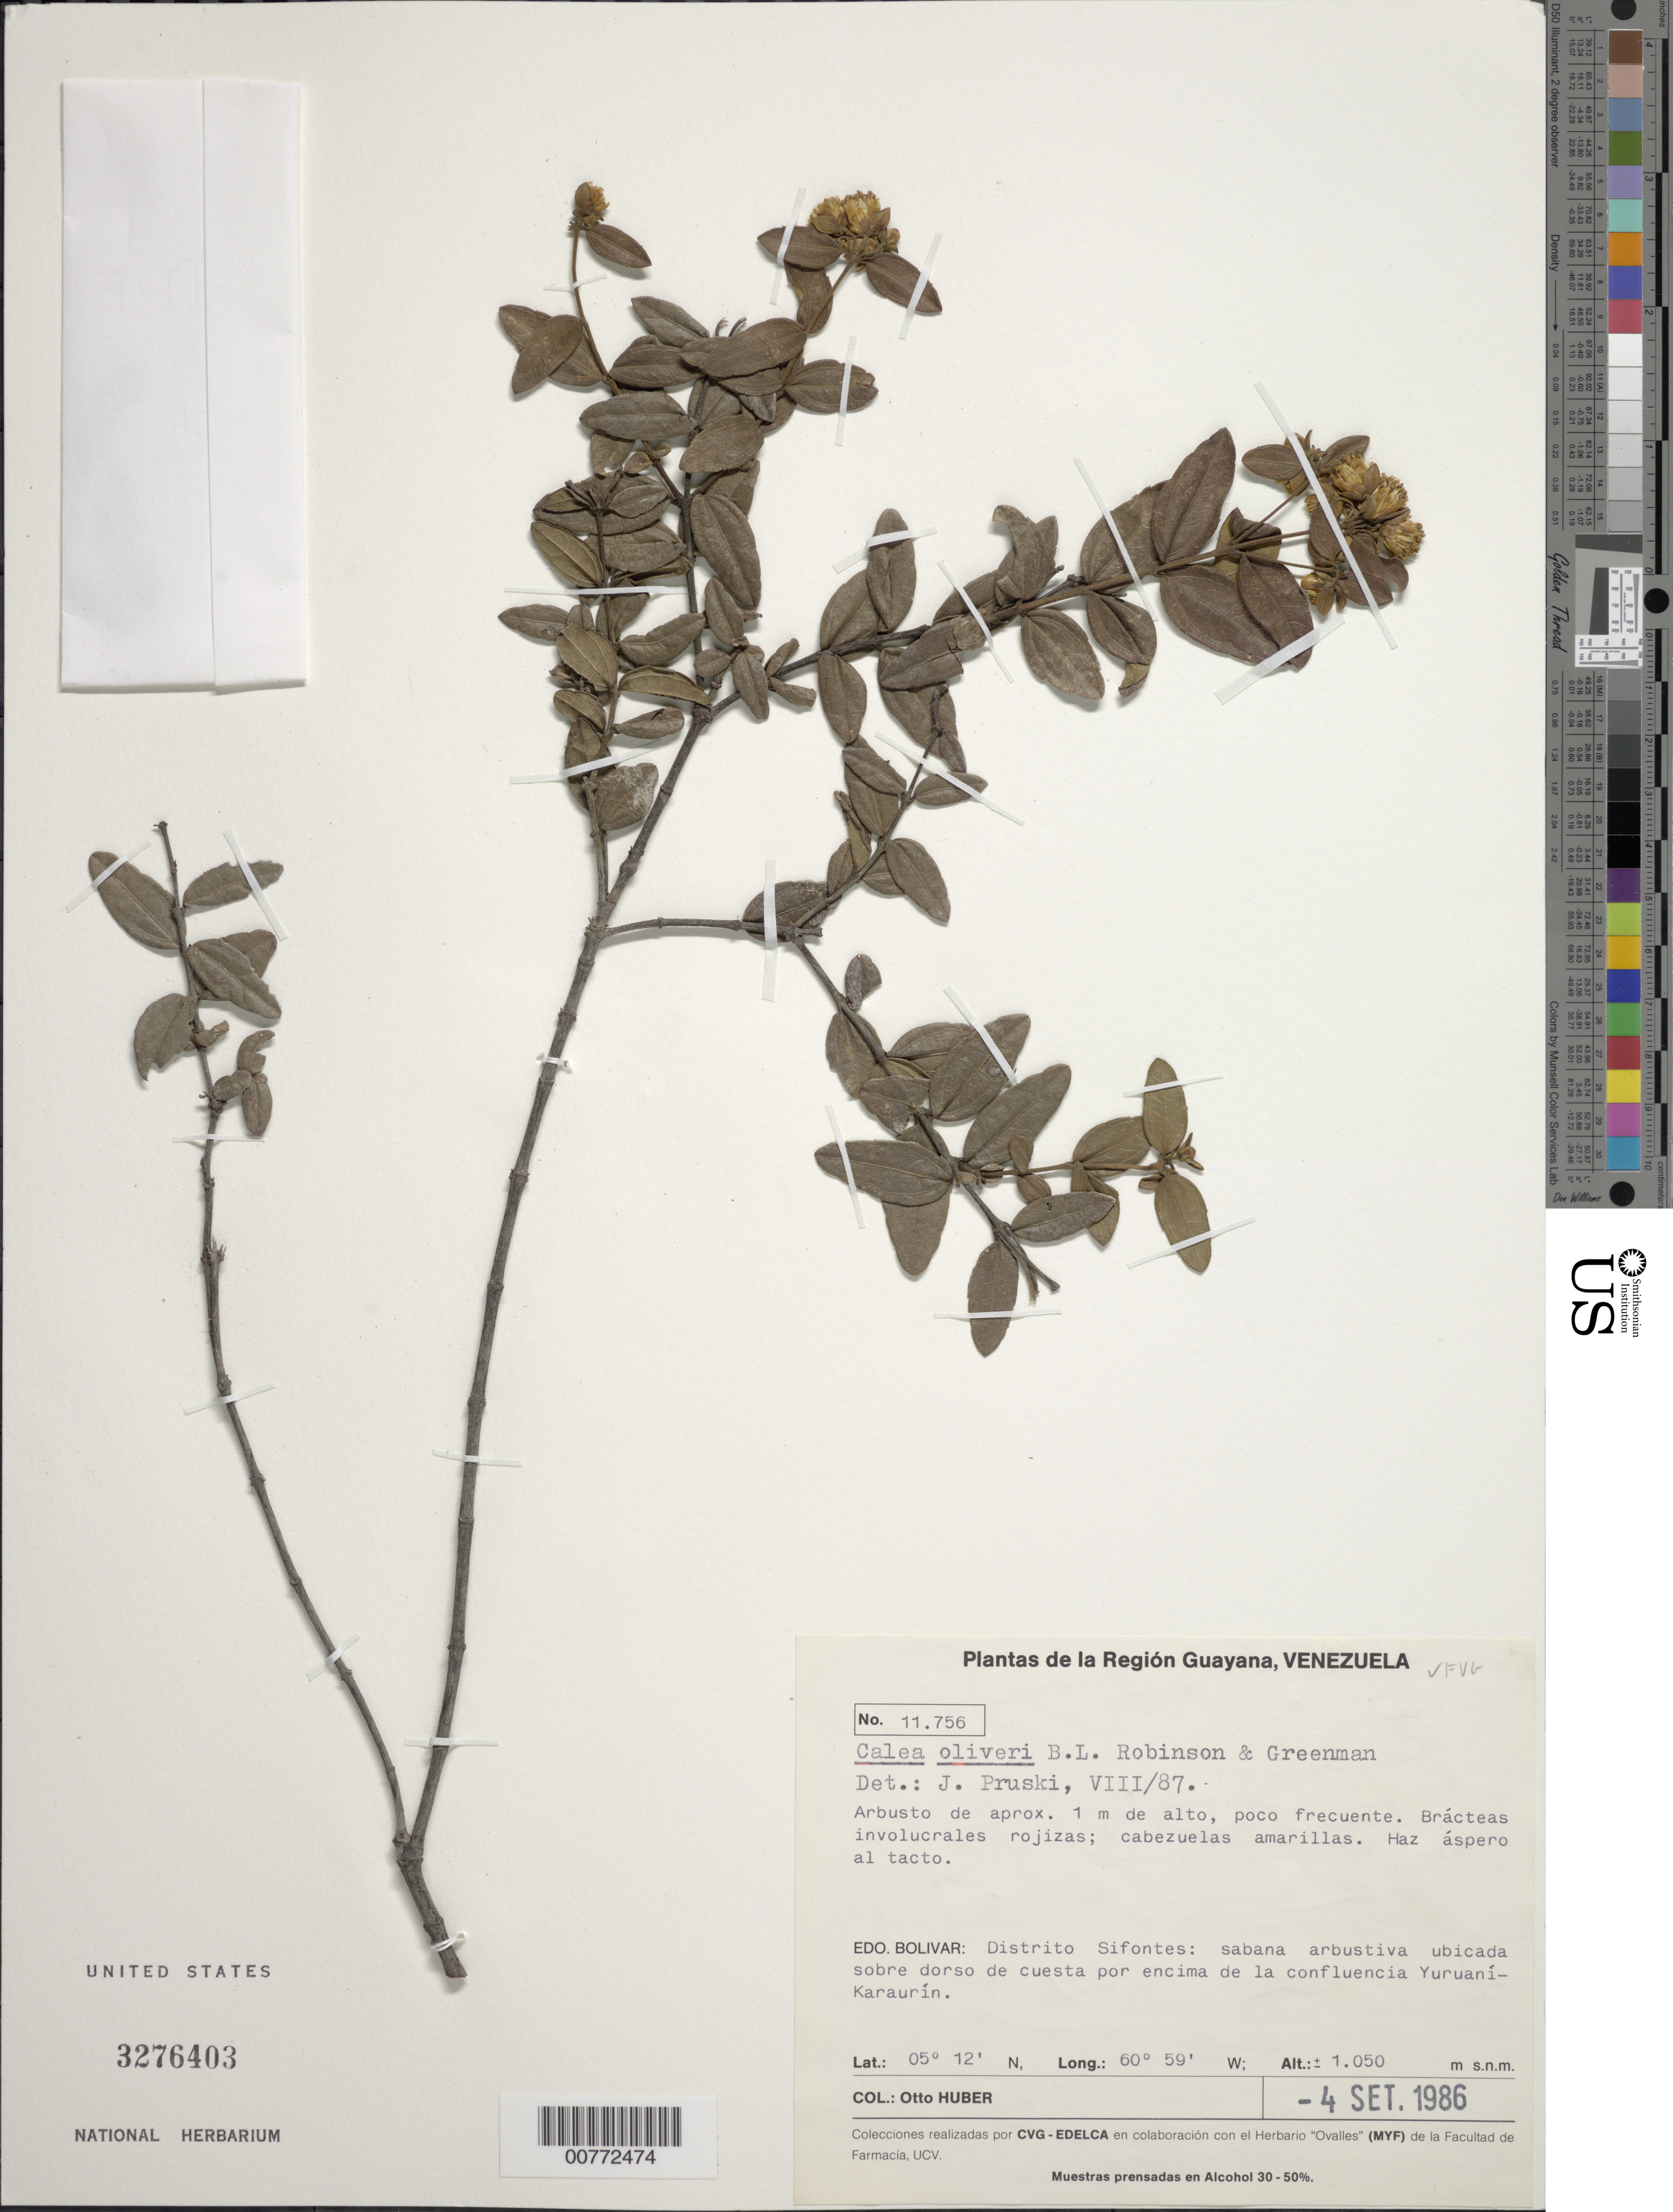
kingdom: Plantae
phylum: Tracheophyta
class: Magnoliopsida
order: Asterales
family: Asteraceae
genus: Calea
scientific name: Calea oliveri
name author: B.L. Rob. & Greenm.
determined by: Pruski, J. F.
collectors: O. Huber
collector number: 11756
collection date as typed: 4-Sep-86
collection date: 1986-09-04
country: Venezuela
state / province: Bolívar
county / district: Sifontes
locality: Río Yuruani, confluence with Río Karaurín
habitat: Sabana arbustiva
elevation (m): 1050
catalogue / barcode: US 3276403